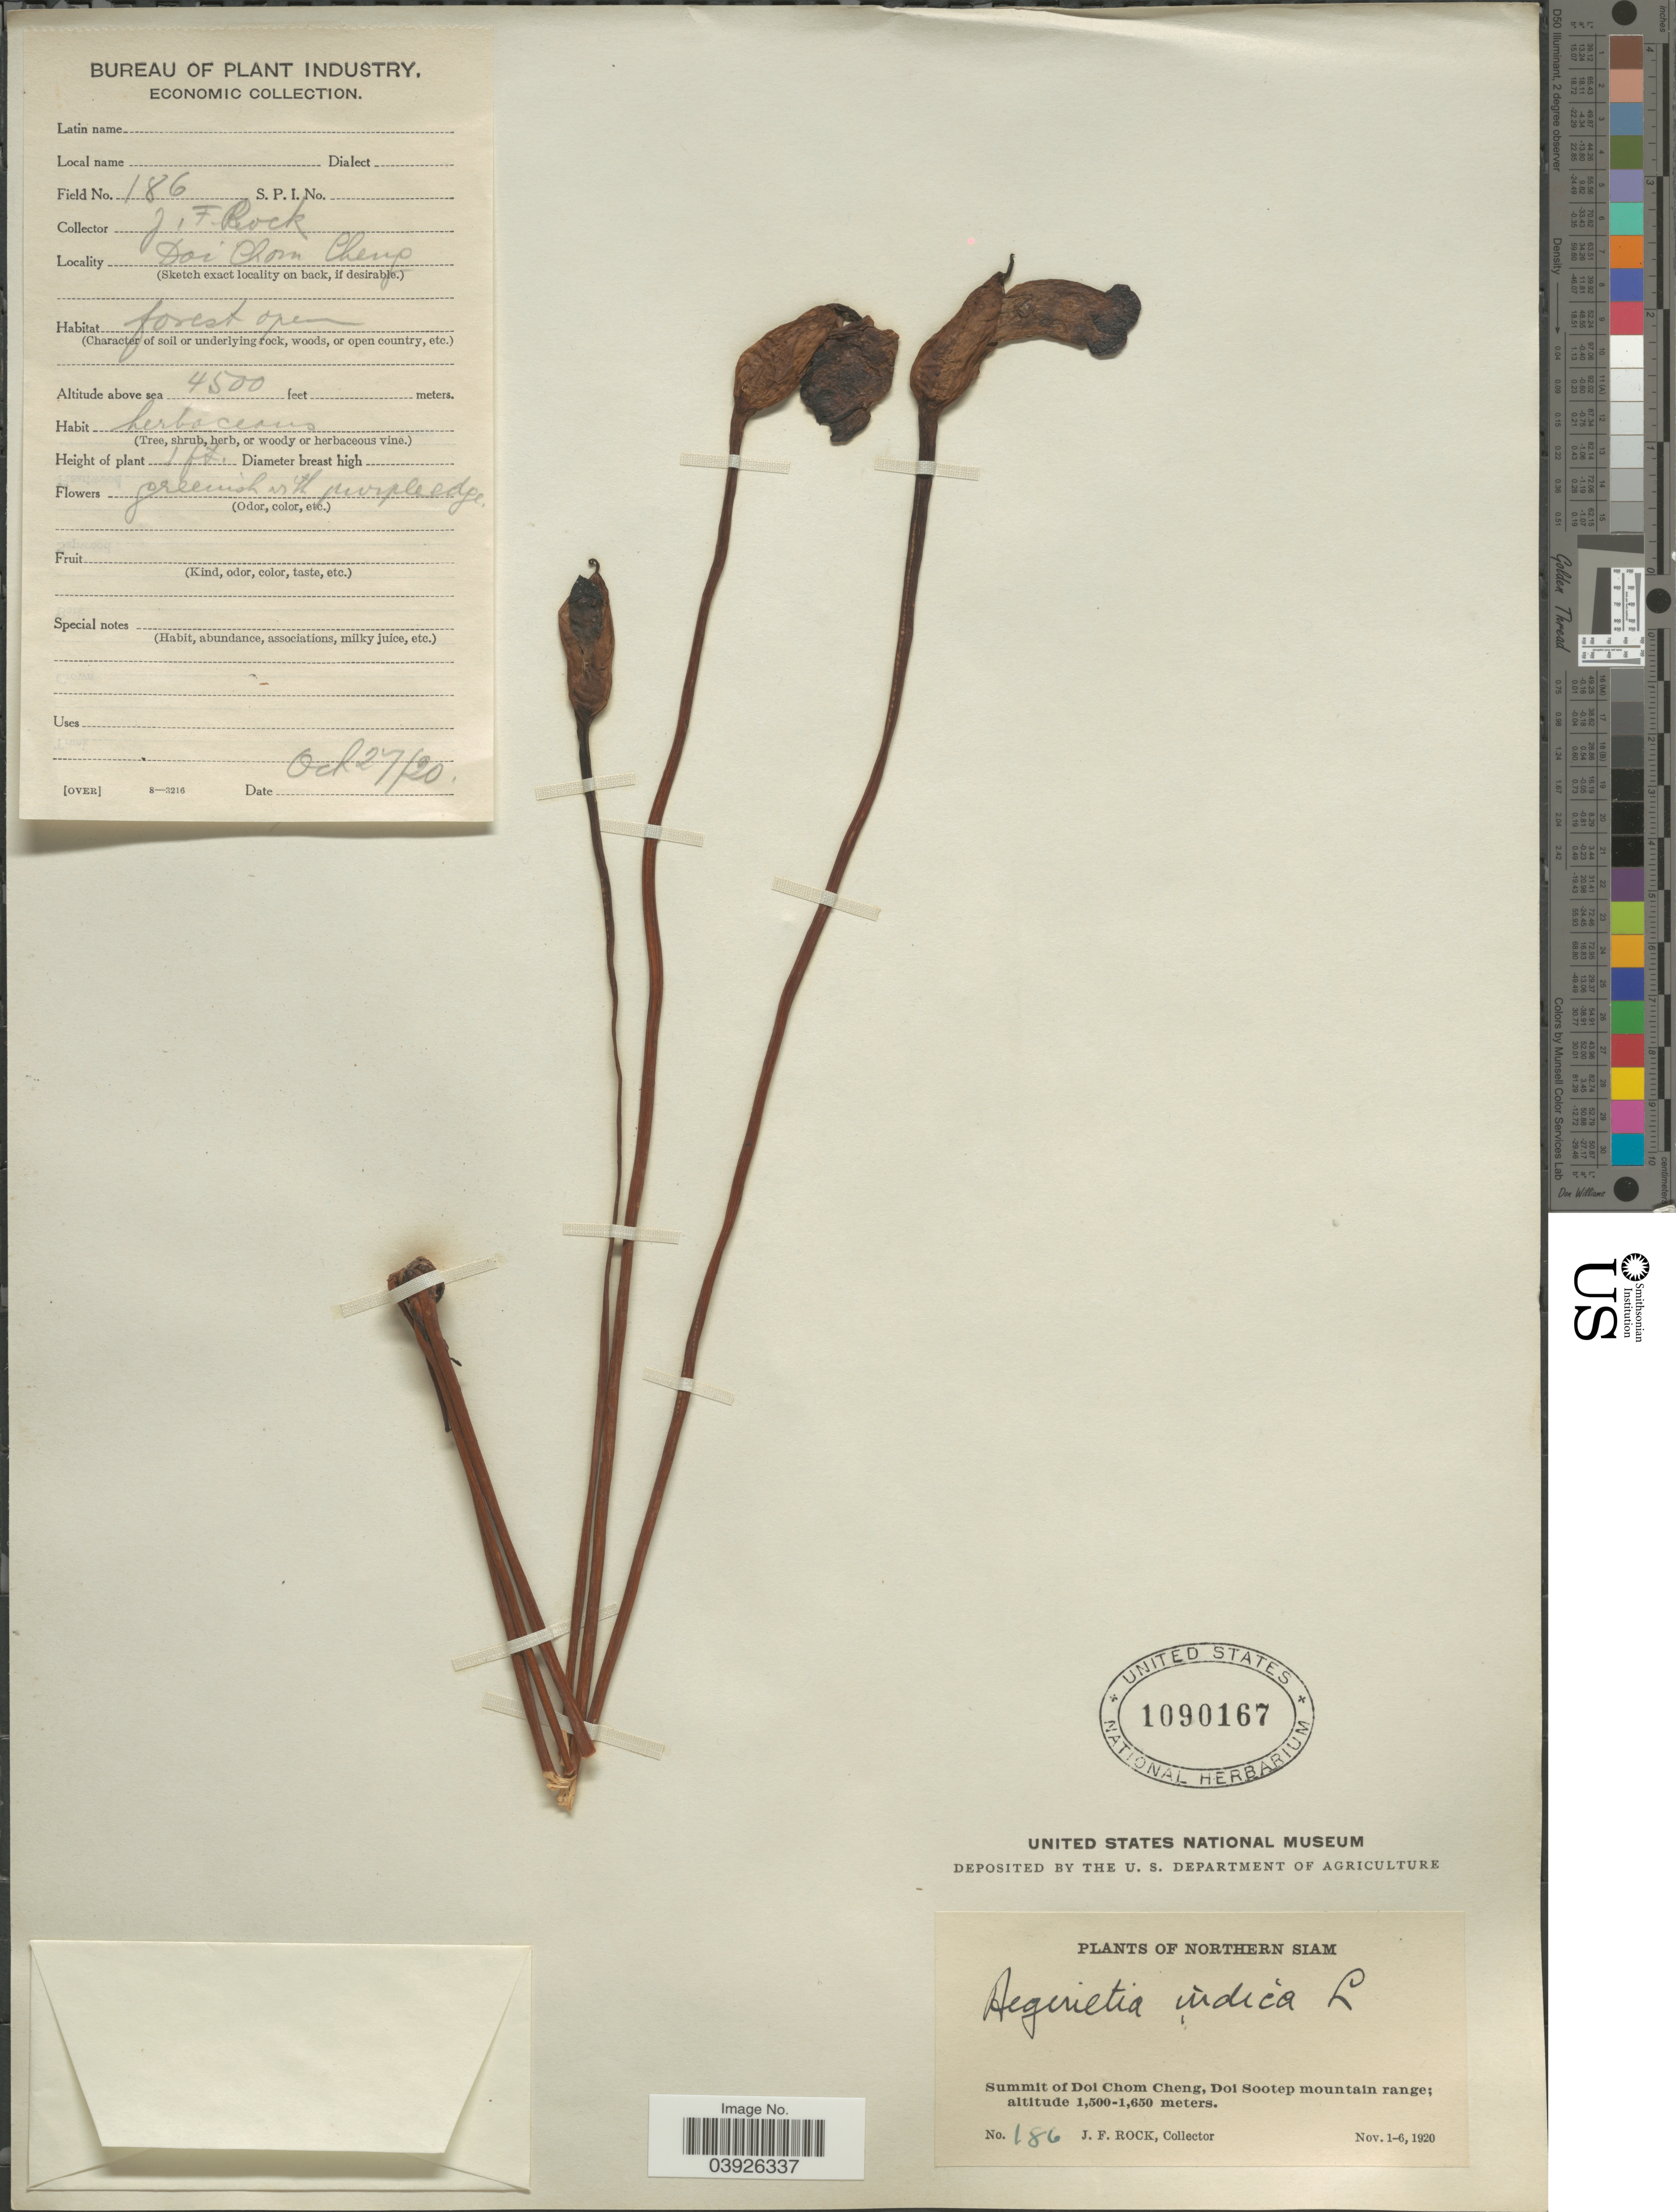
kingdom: Plantae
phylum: Tracheophyta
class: Magnoliopsida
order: Lamiales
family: Orobanchaceae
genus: Aeginetia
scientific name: Aeginetia indica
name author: L.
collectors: J. Rock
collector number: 186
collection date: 1920-10-27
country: Thailand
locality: Northern Siam. Summit of Doi Chom Cheng, Doi Sootep mountain range. Doi Chom Cheng.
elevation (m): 1372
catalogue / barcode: US 1090167